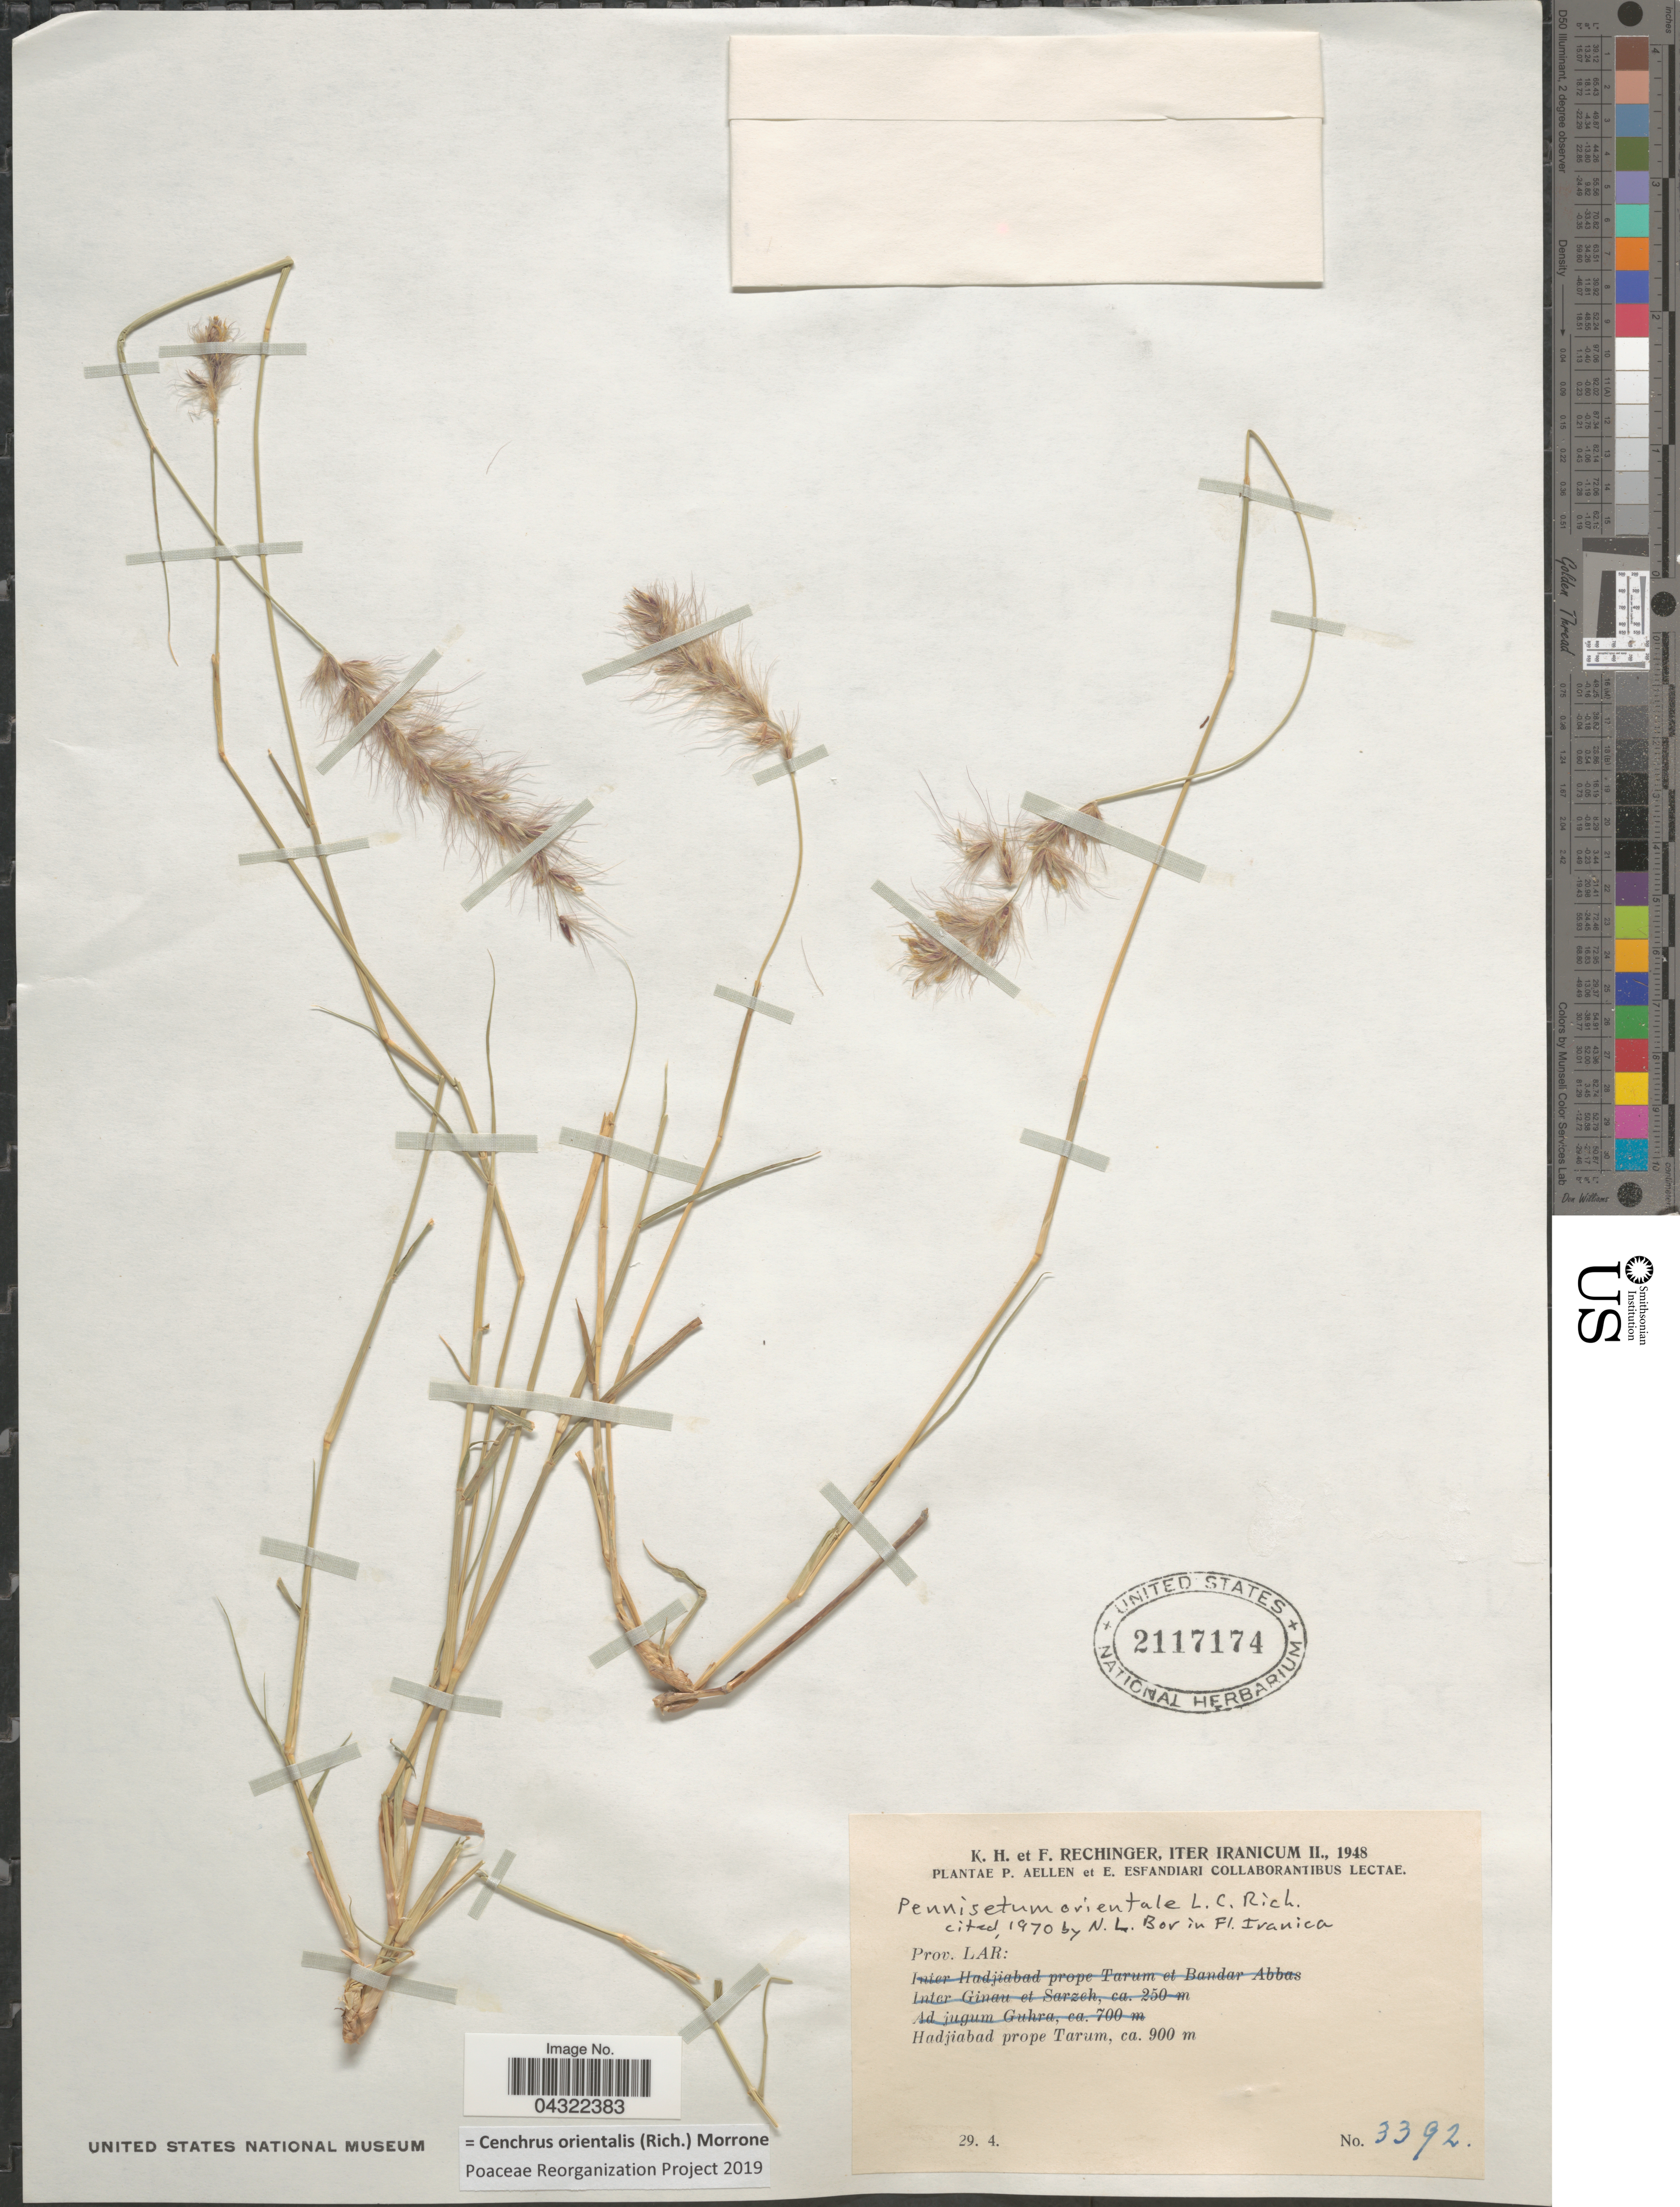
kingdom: Plantae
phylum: Tracheophyta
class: Liliopsida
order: Poales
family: Poaceae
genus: Cenchrus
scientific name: Cenchrus orientalis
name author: (Rich.) Morrone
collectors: K. H. Rechinger & F. Rechinger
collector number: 3392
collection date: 1948-04-29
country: Iran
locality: Iter Iranicum II.,1948. Prov. Lar: Hadjiabad prope Tarum.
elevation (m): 900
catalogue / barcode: US 2117174